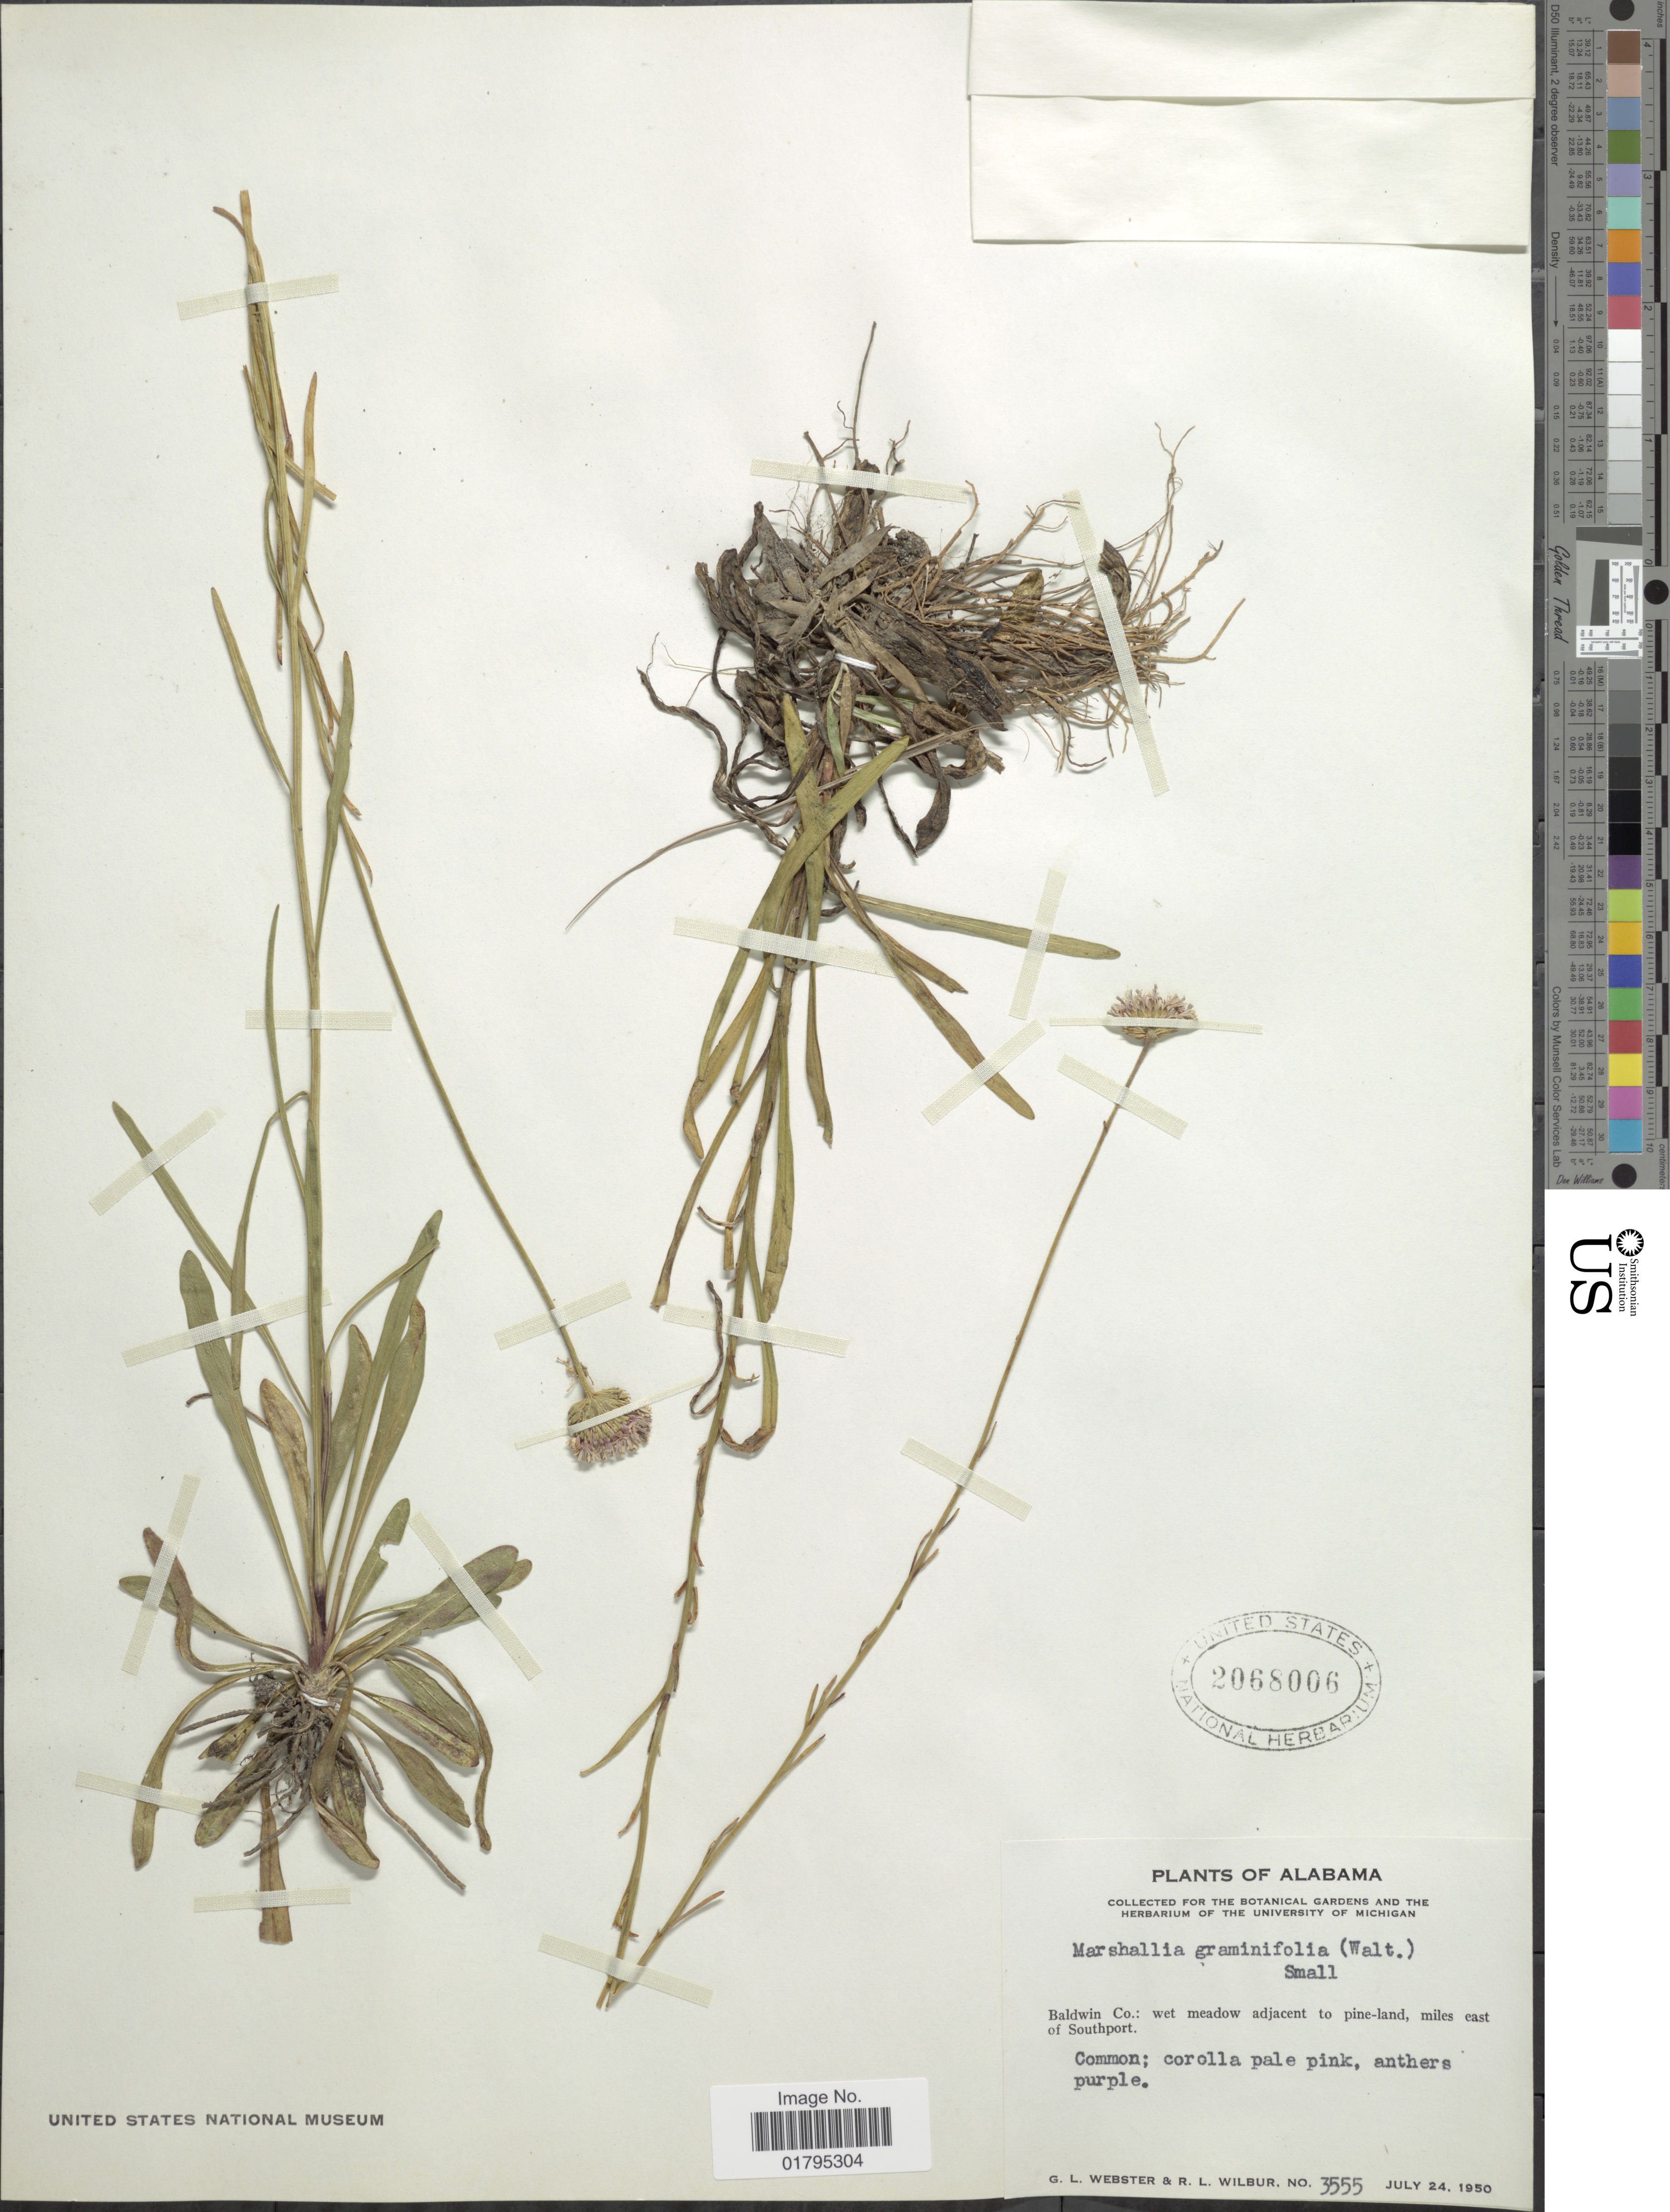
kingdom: Plantae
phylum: Tracheophyta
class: Magnoliopsida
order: Asterales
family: Asteraceae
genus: Marshallia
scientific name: Marshallia graminifolia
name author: (Walter) Small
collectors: G. L. Webster & R. L. Wilbur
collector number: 3555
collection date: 1950-07-24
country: United States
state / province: Alabama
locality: Alabama, Baldwin Co.: Wet meadow adjacent to pine-land, miles east of Southport.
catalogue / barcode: US 2068006